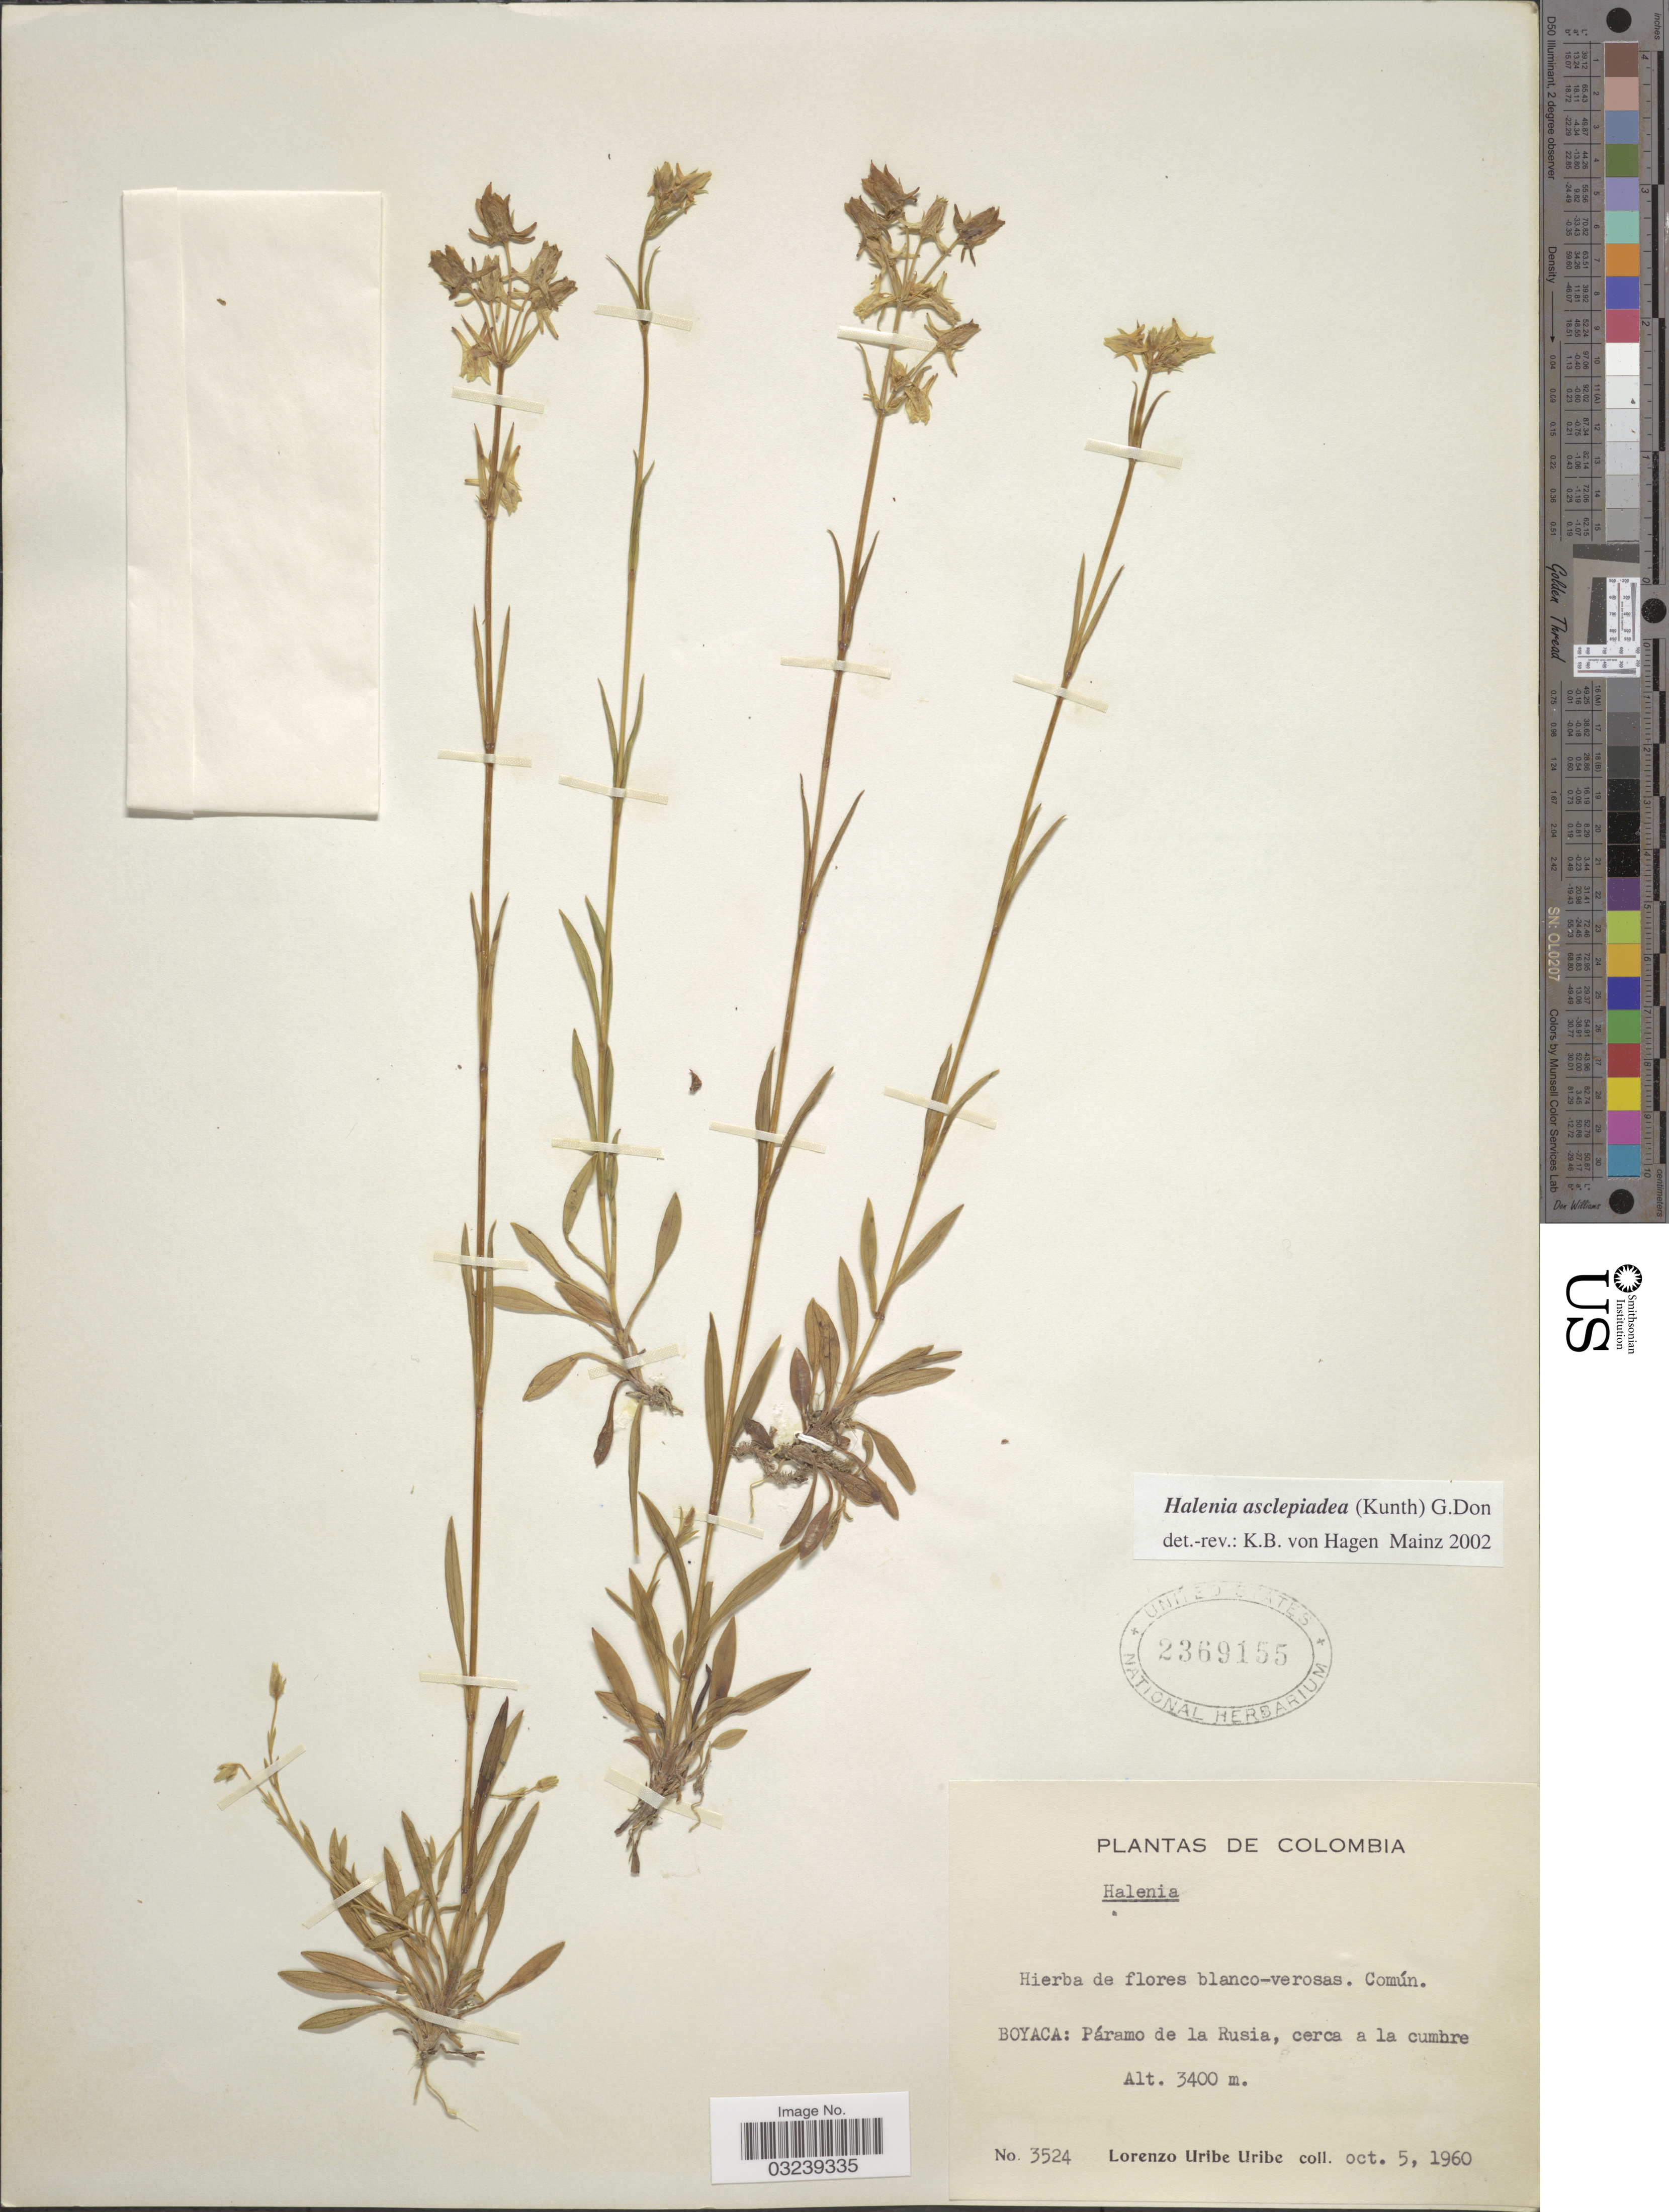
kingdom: Plantae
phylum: Tracheophyta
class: Magnoliopsida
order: Gentianales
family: Gentianaceae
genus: Halenia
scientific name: Halenia asclepiadea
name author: (Kunth) G. Don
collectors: L. Uribe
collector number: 3524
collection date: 1960-10-05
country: Colombia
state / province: Boyacá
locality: Páramo de la Rusia, cerca a la cumbre.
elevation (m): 3400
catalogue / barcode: US 2369155